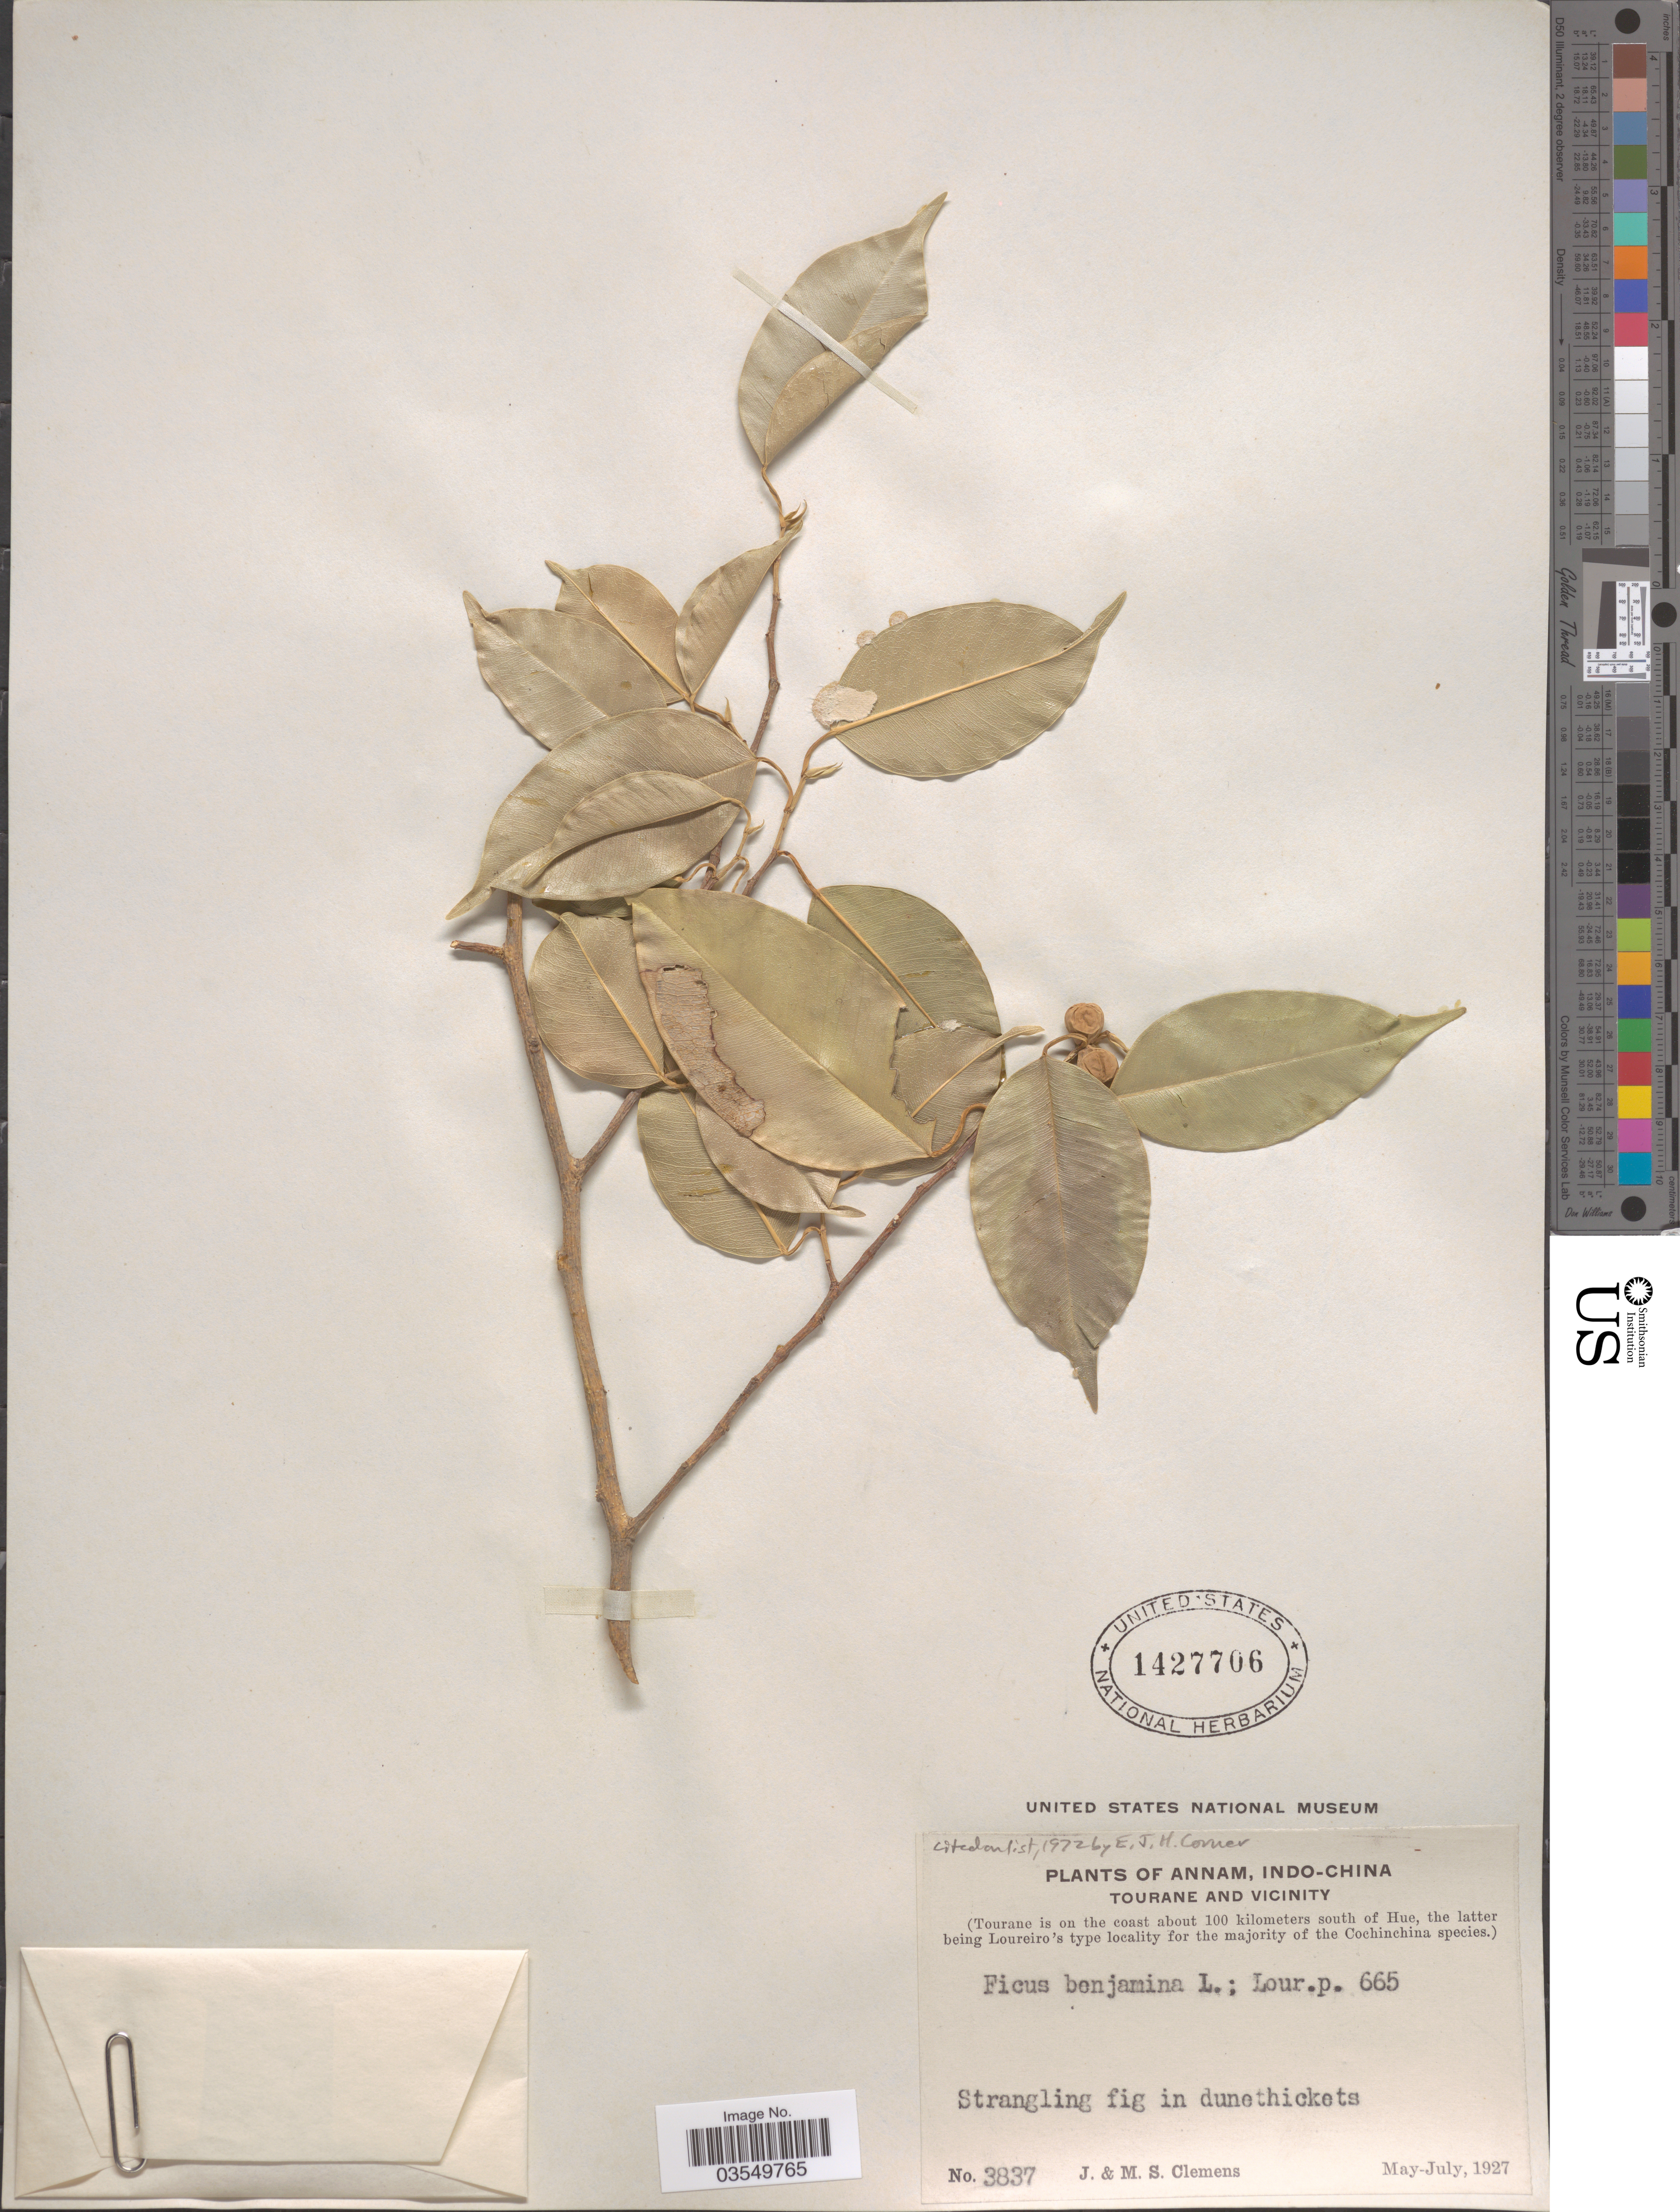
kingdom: Plantae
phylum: Tracheophyta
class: Magnoliopsida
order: Rosales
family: Moraceae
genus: Ficus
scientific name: Ficus benjamina var. benjamina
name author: L.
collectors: J. Clemens & M. S. Clemens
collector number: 3837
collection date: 1927-05/1927-07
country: Vietnam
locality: Annam, Indo-China. Tourane and Vicinity. (Tourane is on the coast about 100 kilometers south of Hue).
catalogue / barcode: US 1427706